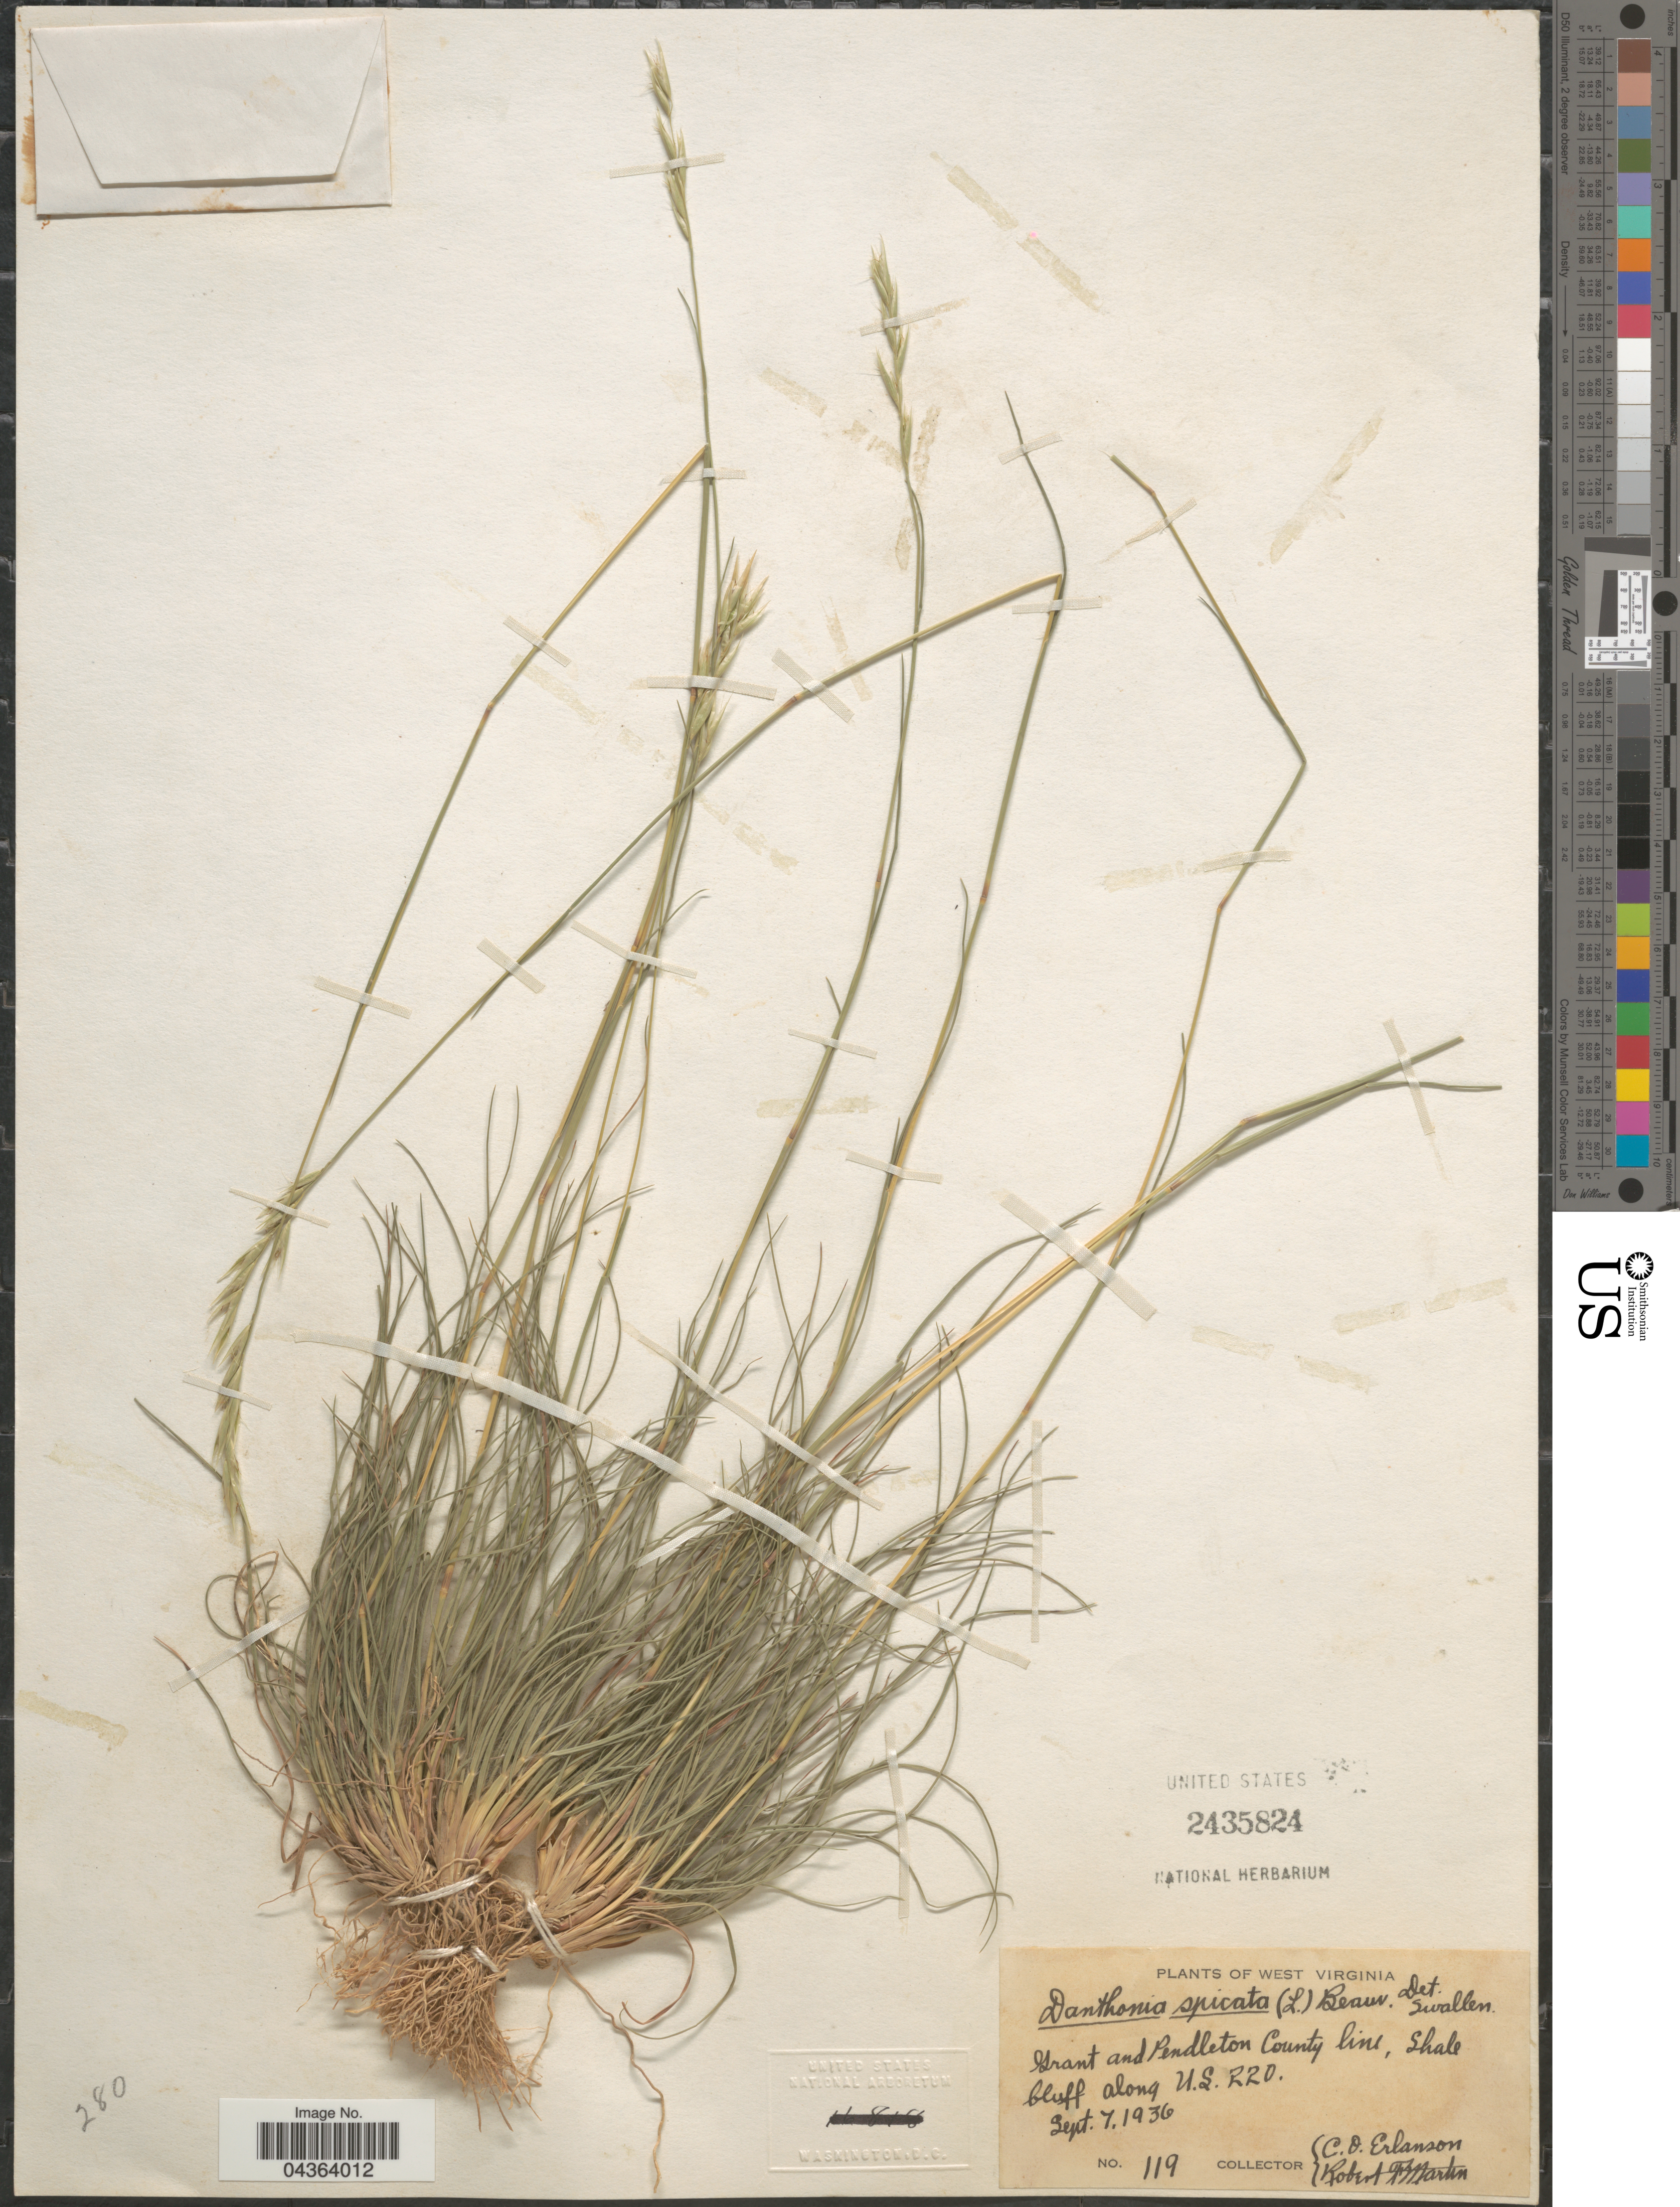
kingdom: Plantae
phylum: Tracheophyta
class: Liliopsida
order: Poales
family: Poaceae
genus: Danthonia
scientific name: Danthonia spicata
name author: (L.) P. Beauv. ex Roem. & Schult.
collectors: C. O. Erlanson & R. F. Martin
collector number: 119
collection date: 1936-09-07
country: United States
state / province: West Virginia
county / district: Grant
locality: Grant and Pendleton County line, Shale bluff along U.S. 220.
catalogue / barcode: US 2435824